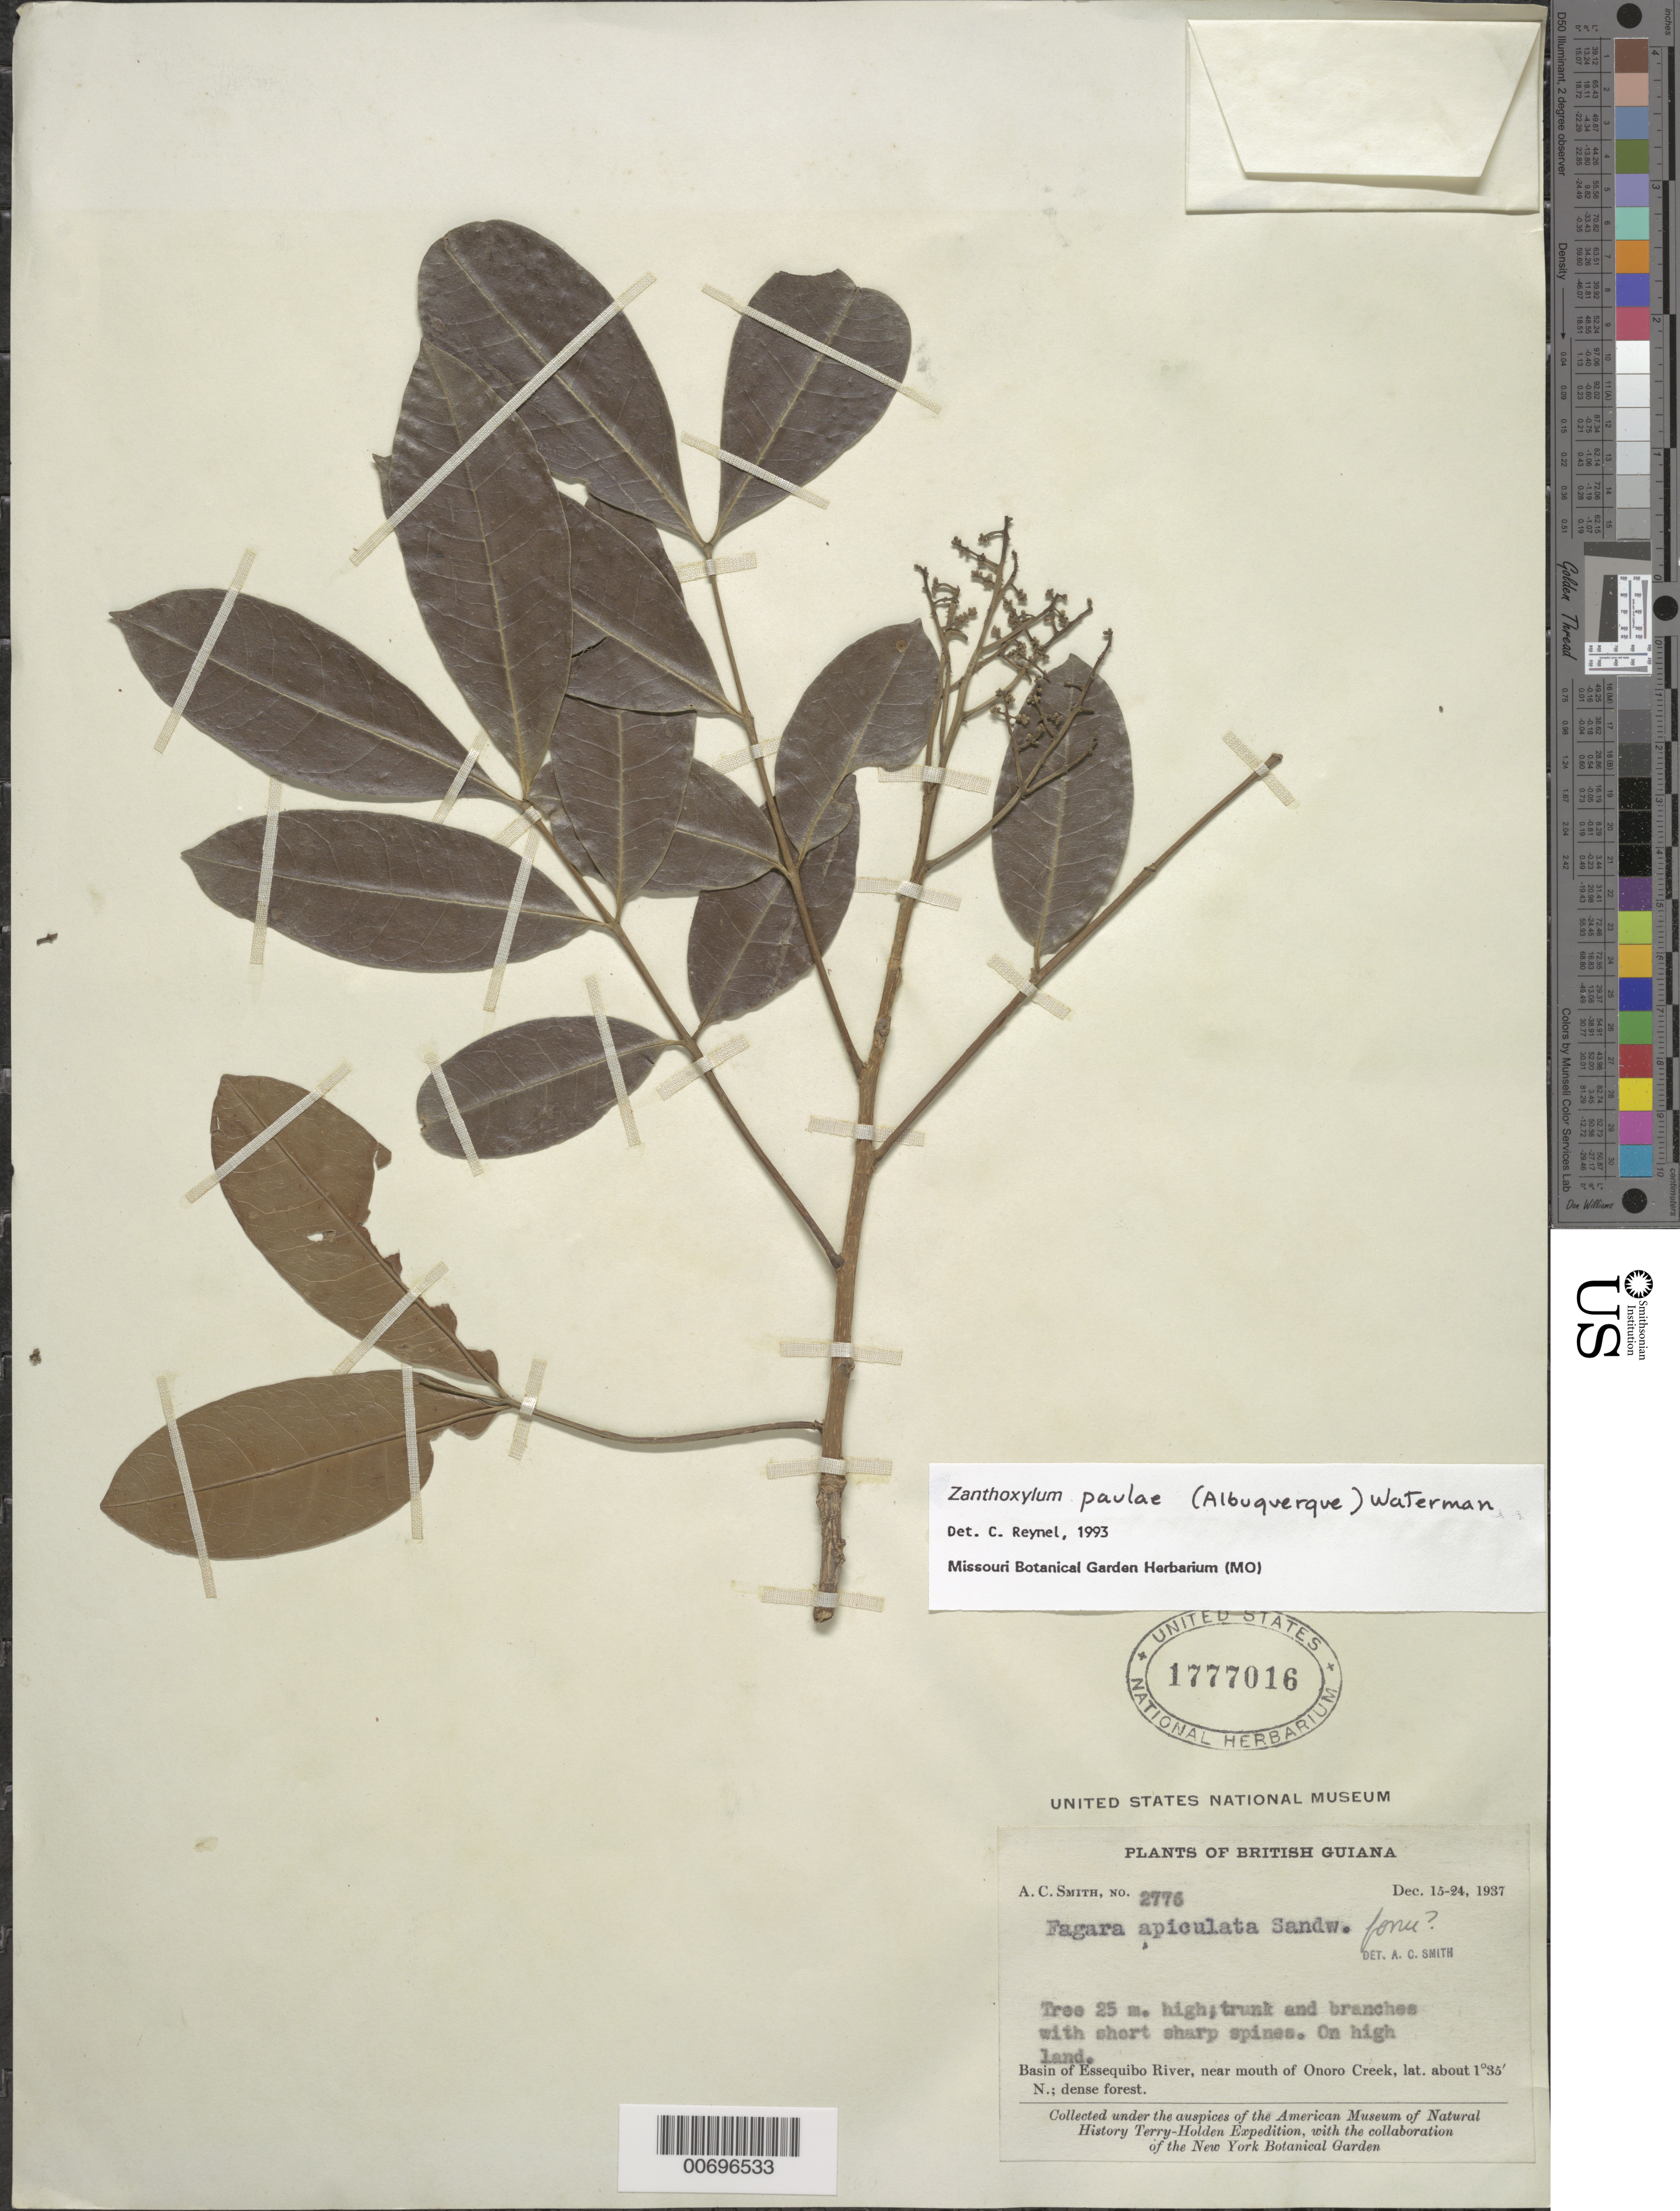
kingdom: Plantae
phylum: Tracheophyta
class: Magnoliopsida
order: Sapindales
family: Rutaceae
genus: Zanthoxylum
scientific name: Zanthoxylum paulae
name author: (Albuq.) P.G. Waterman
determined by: Reynel, Carlos A., (MO), Missouri Botanical Garden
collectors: A. C. Smith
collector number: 2776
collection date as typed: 15-Dec-37 to 24-Dec-37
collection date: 1937-12-15/1937-12-24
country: Guyana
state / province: U. Takutu-U. Essequibo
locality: Onoro Creek (near mouth), Essequibo River basin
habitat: On high land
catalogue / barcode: US 1777016